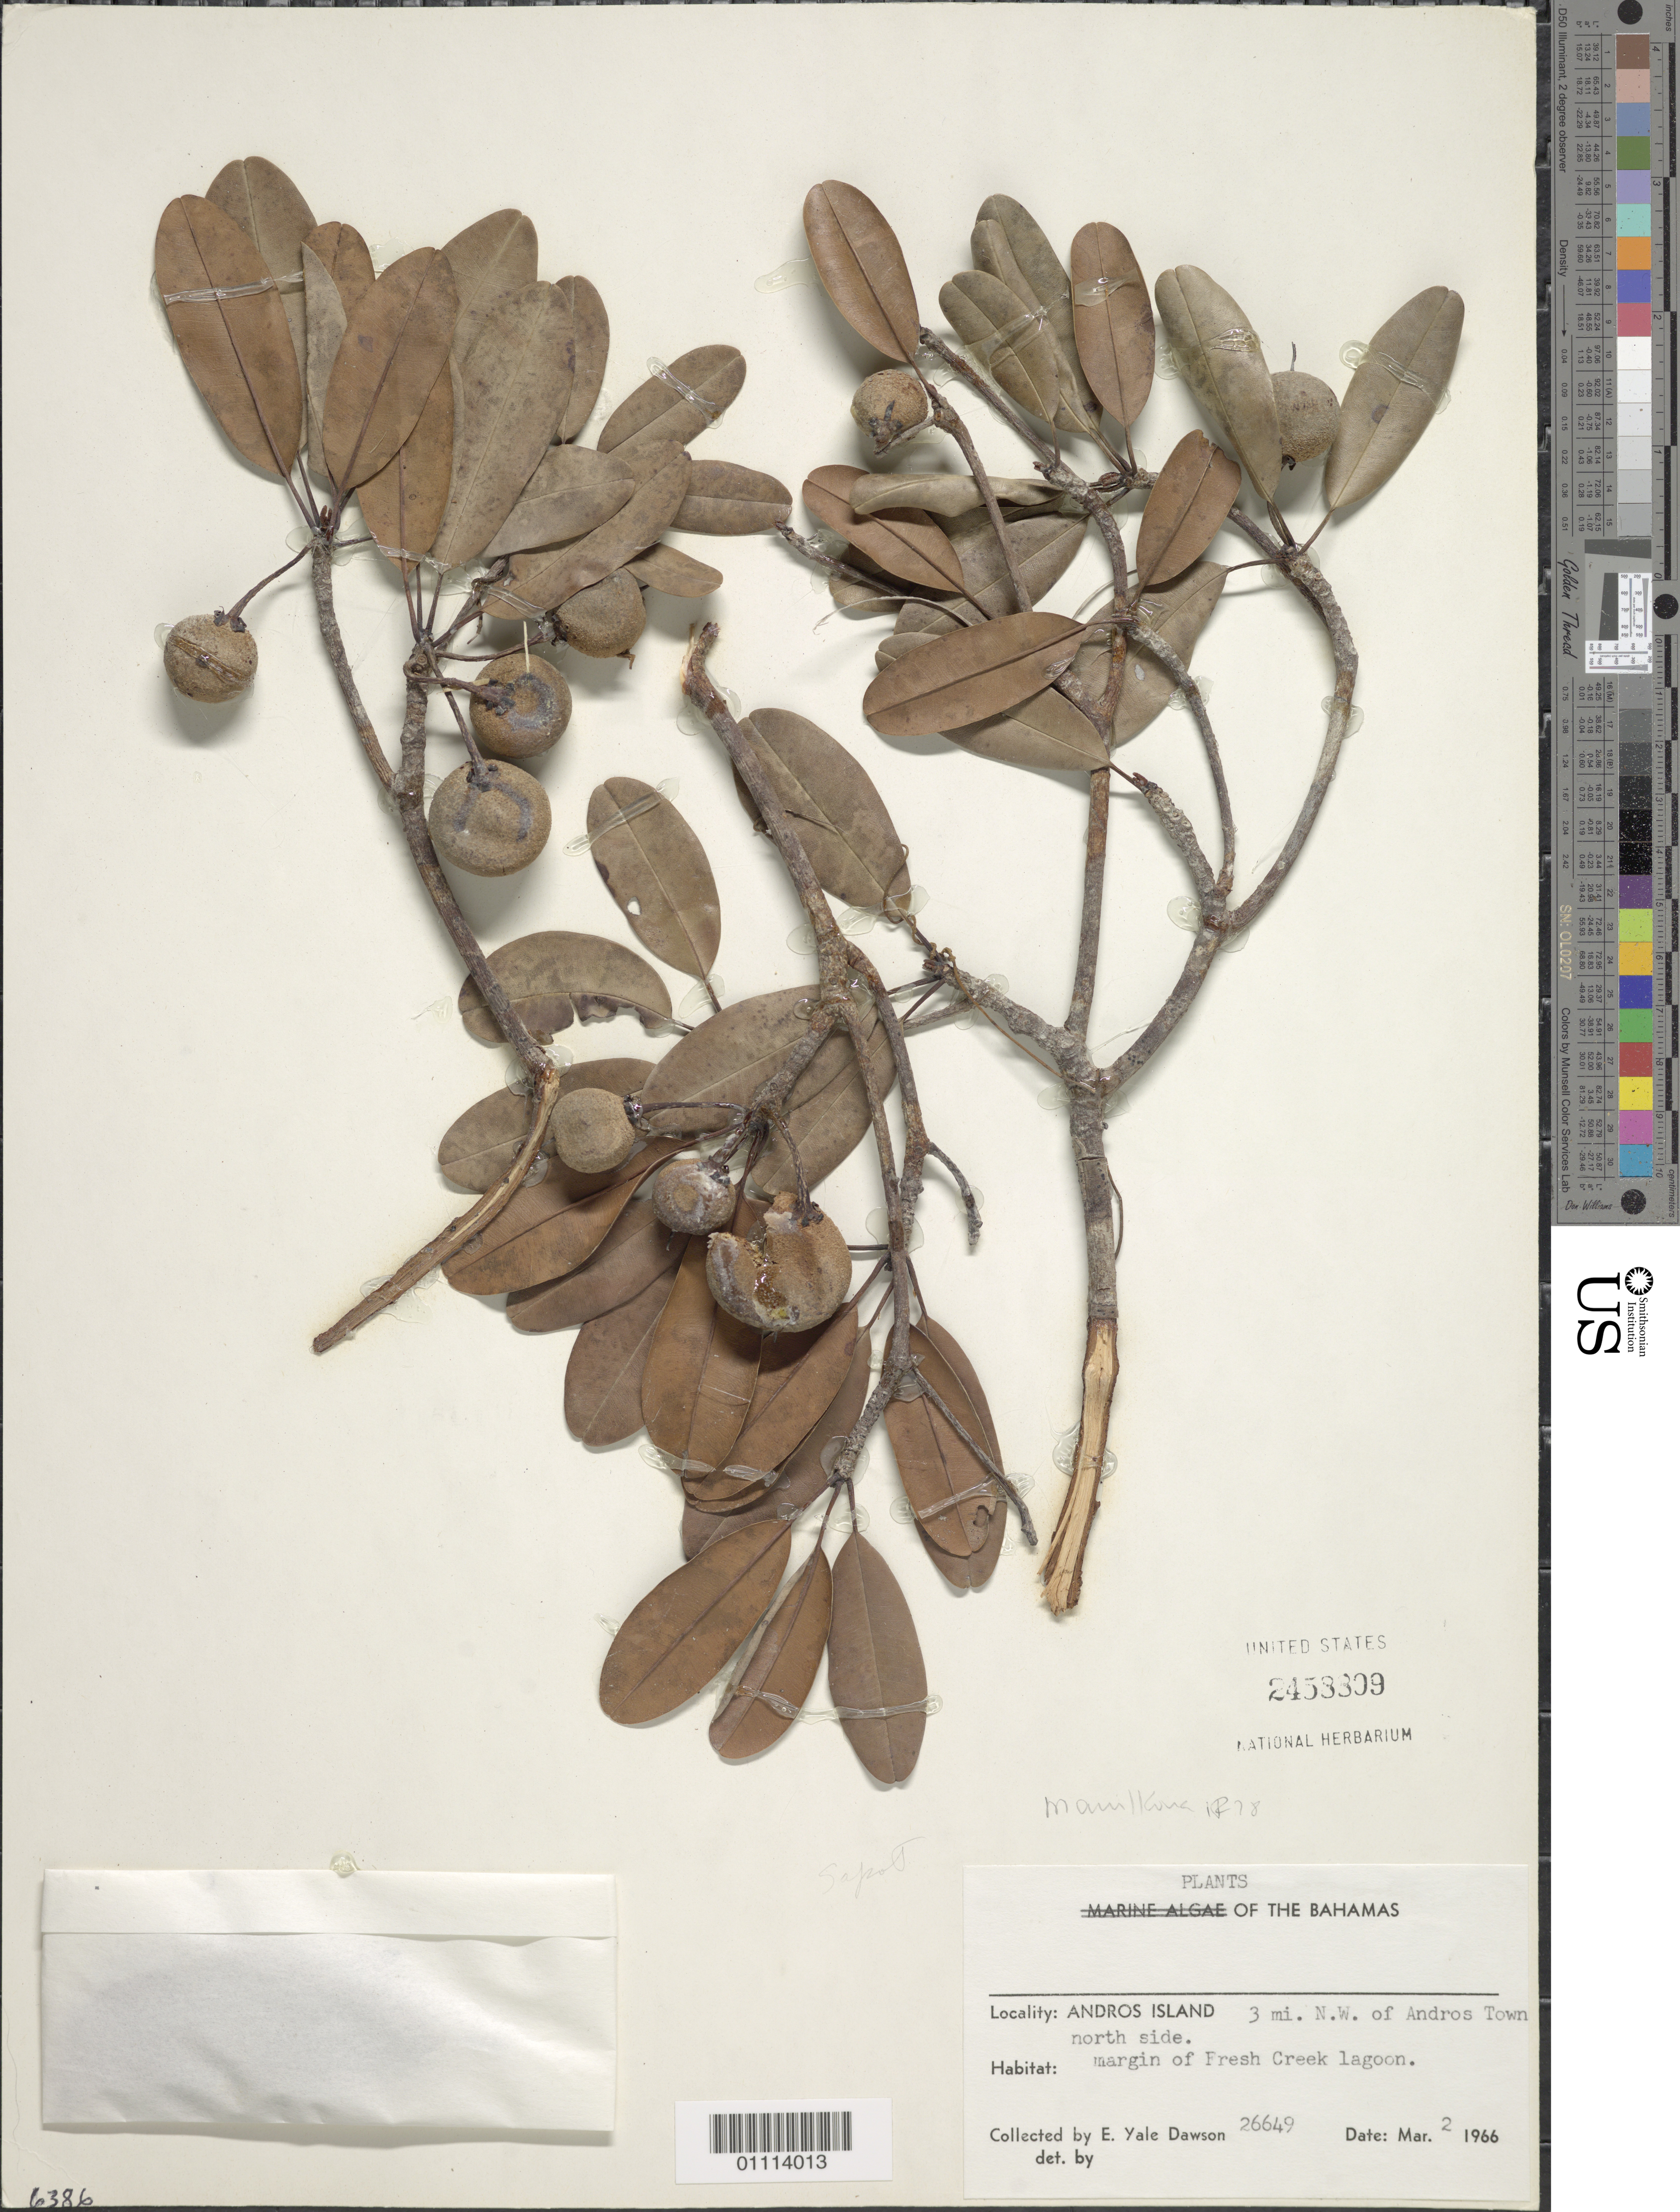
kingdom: Plantae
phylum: Tracheophyta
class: Magnoliopsida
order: Ericales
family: Sapotaceae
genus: Manilkara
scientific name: Manilkara sp.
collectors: E. Y. Dawson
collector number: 26649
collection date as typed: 02 Mar 1966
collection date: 1966-03-02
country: Bahamas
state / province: North Andros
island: Andros I.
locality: Andros Island: 3 mi. N.W. of Andros Town N side. Margin of Fresh Creek Lagoon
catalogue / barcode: US 2458809